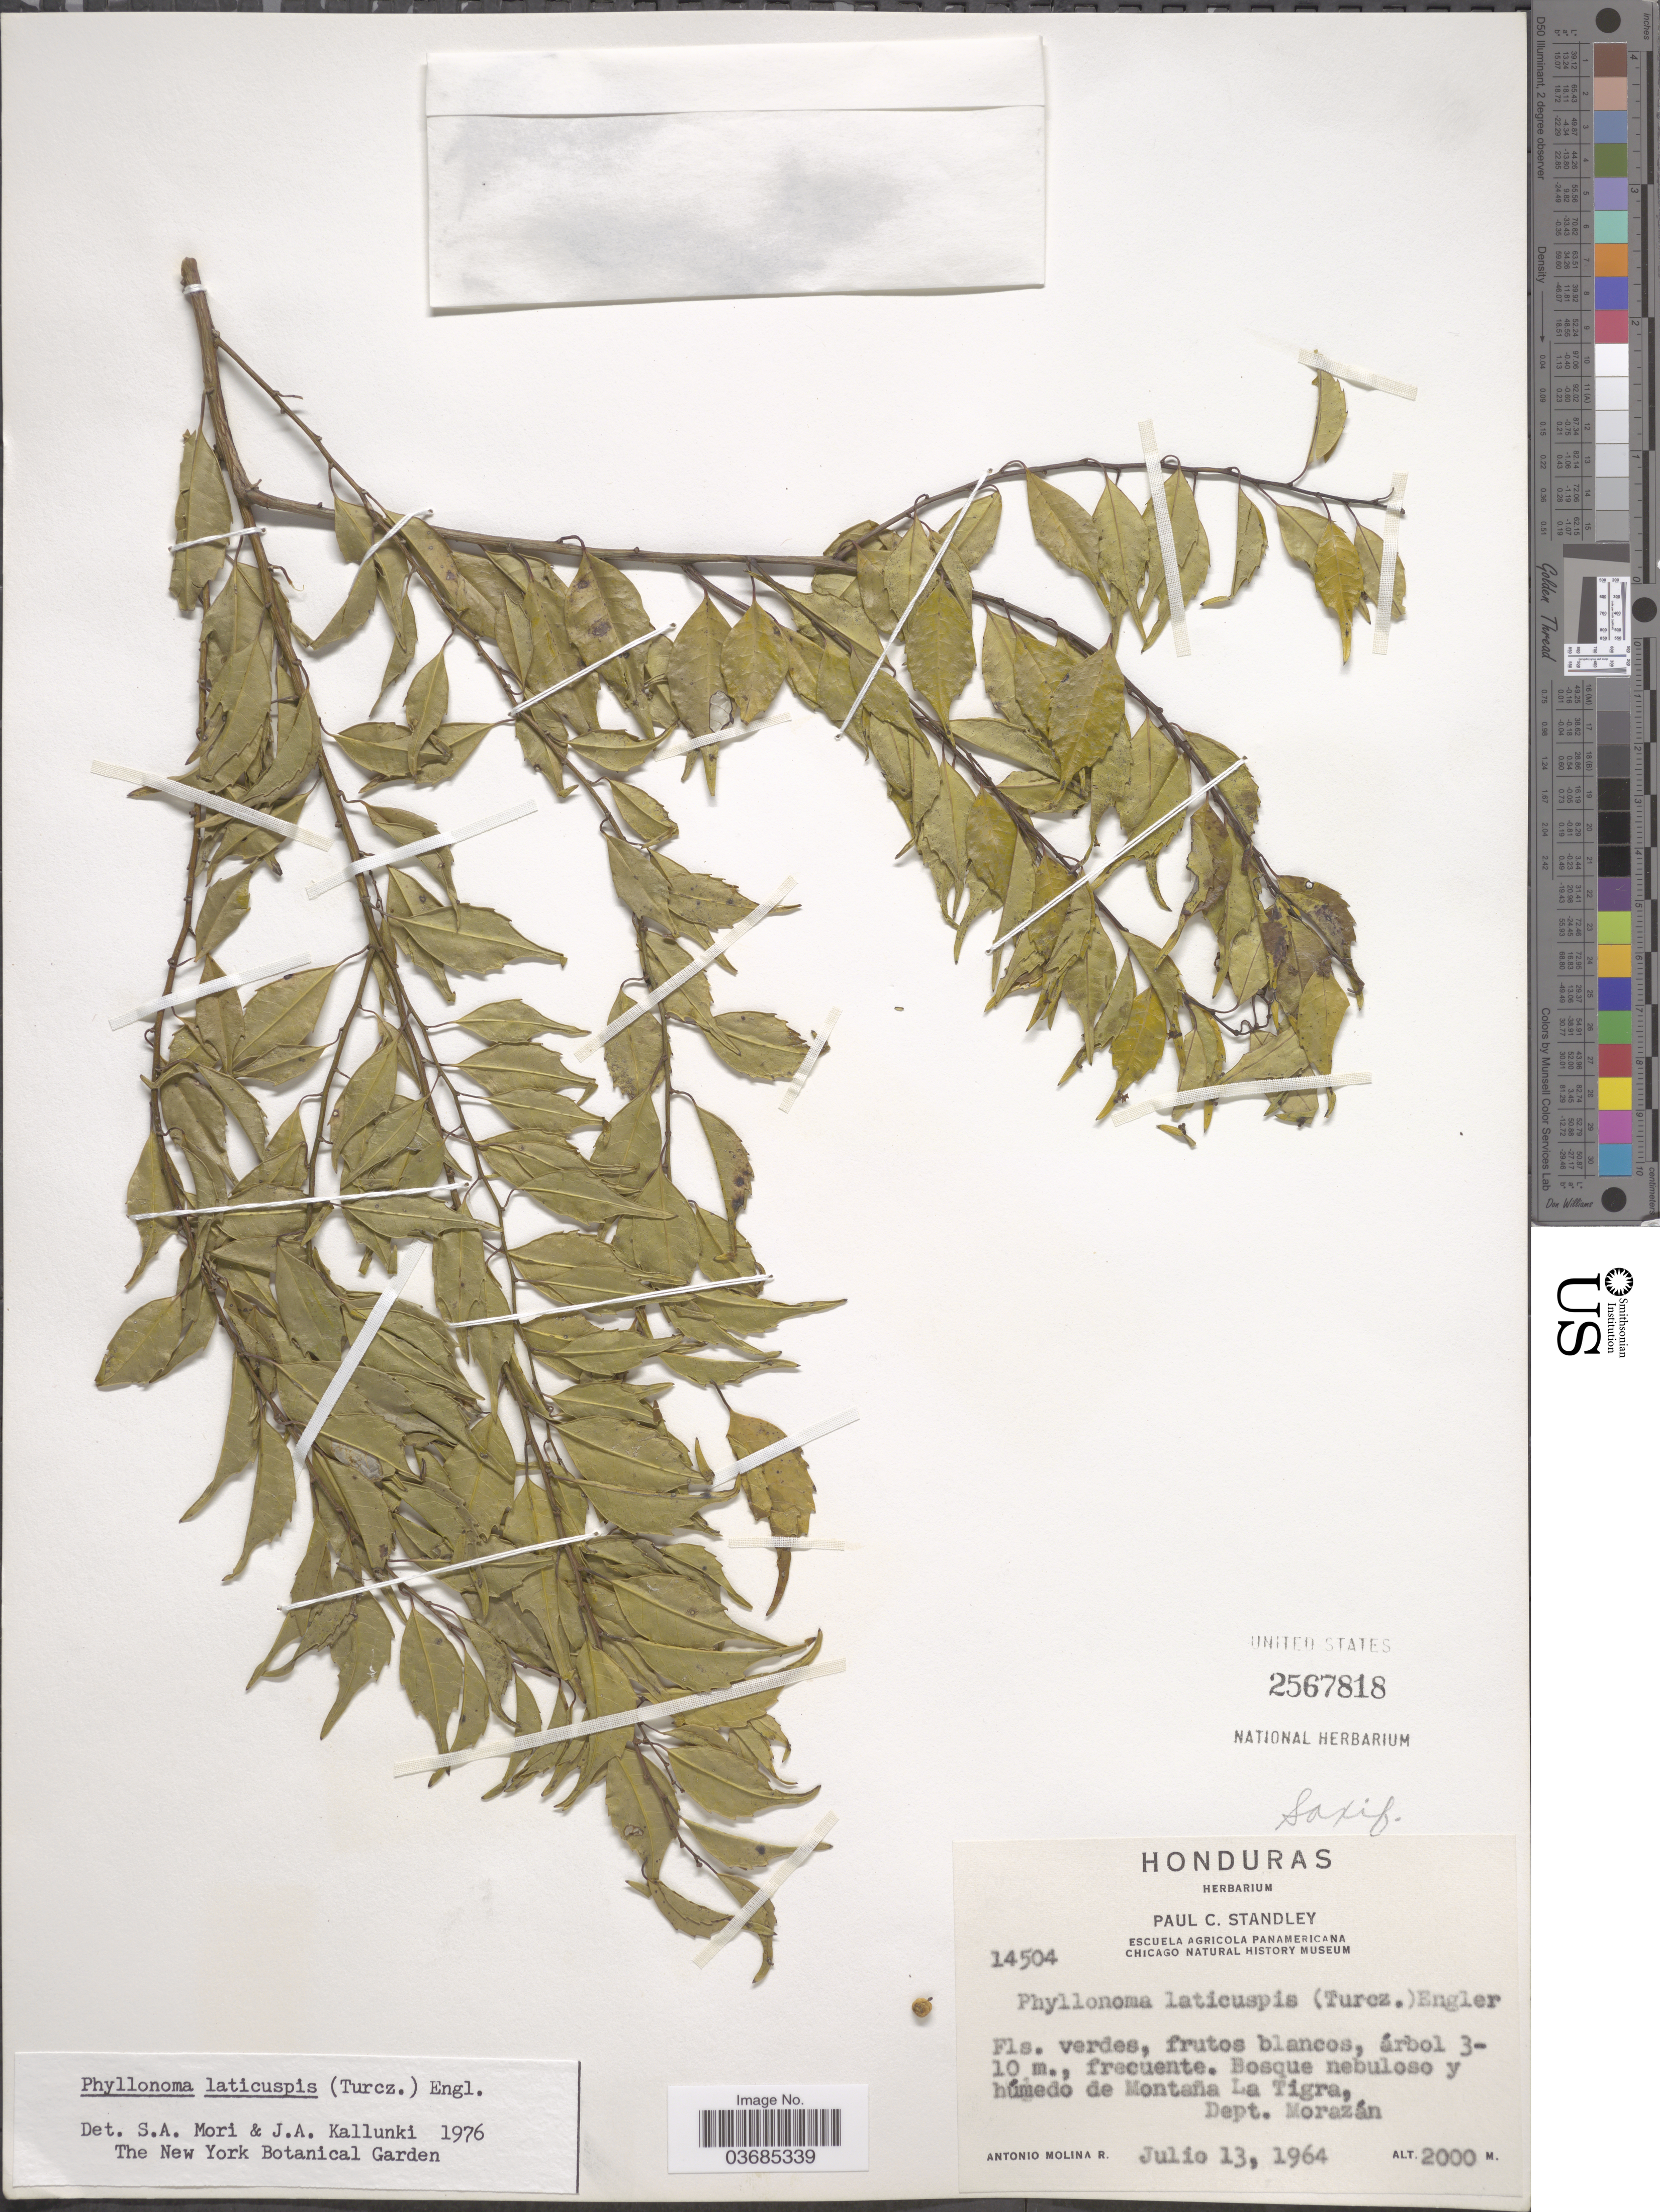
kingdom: Plantae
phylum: Tracheophyta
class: Magnoliopsida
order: Aquifoliales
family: Phyllonomaceae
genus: Phyllonoma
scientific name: Phyllonoma laticuspis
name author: (Turcz.) Engl.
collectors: A. Molina R.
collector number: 14504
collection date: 1964-07-13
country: Honduras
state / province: Fco. Morazán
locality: Bosque nebuloso y húmedo de Montaña La Tigra, Dept. Morazán.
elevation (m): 2000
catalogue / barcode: US 2567818